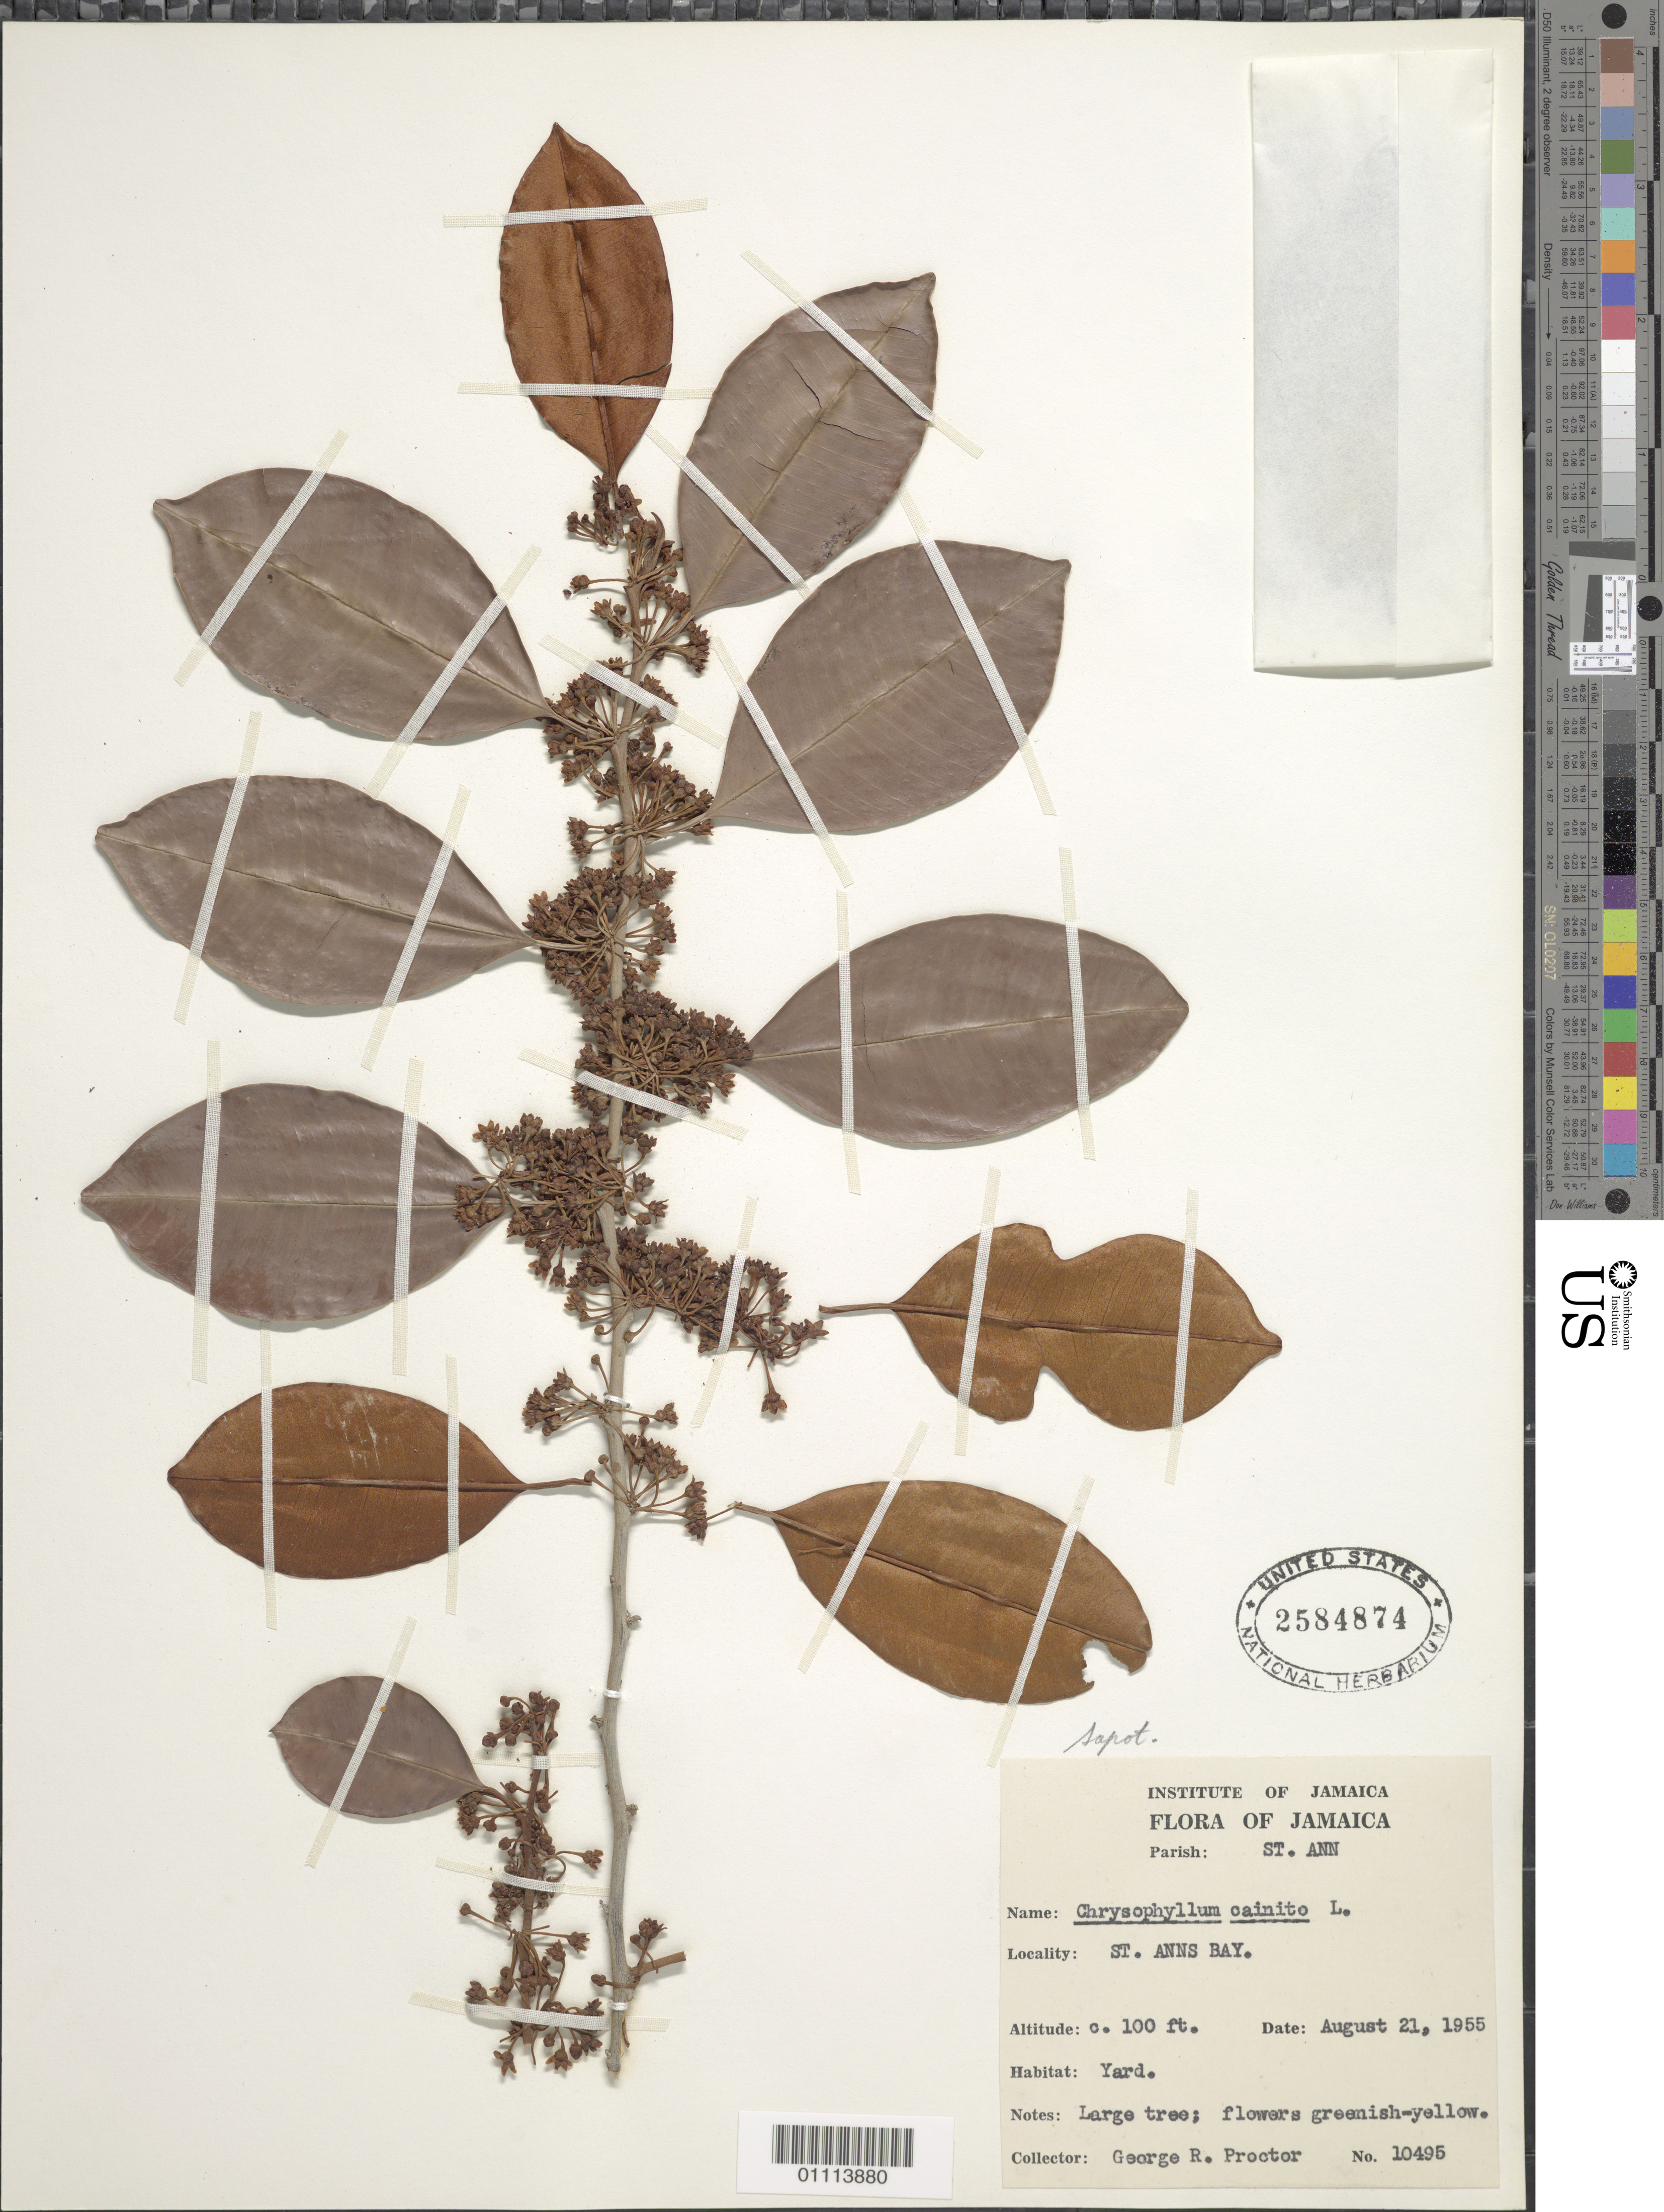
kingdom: Plantae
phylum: Tracheophyta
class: Magnoliopsida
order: Ericales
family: Sapotaceae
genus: Chrysophyllum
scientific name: Chrysophyllum cainito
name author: L.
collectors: G. R. Proctor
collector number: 10495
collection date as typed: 21 Aug 1955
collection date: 1955-08-21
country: Jamaica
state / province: Saint Ann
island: Jamaica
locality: St. Anns Bay, Yard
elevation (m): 30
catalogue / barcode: US 2584874